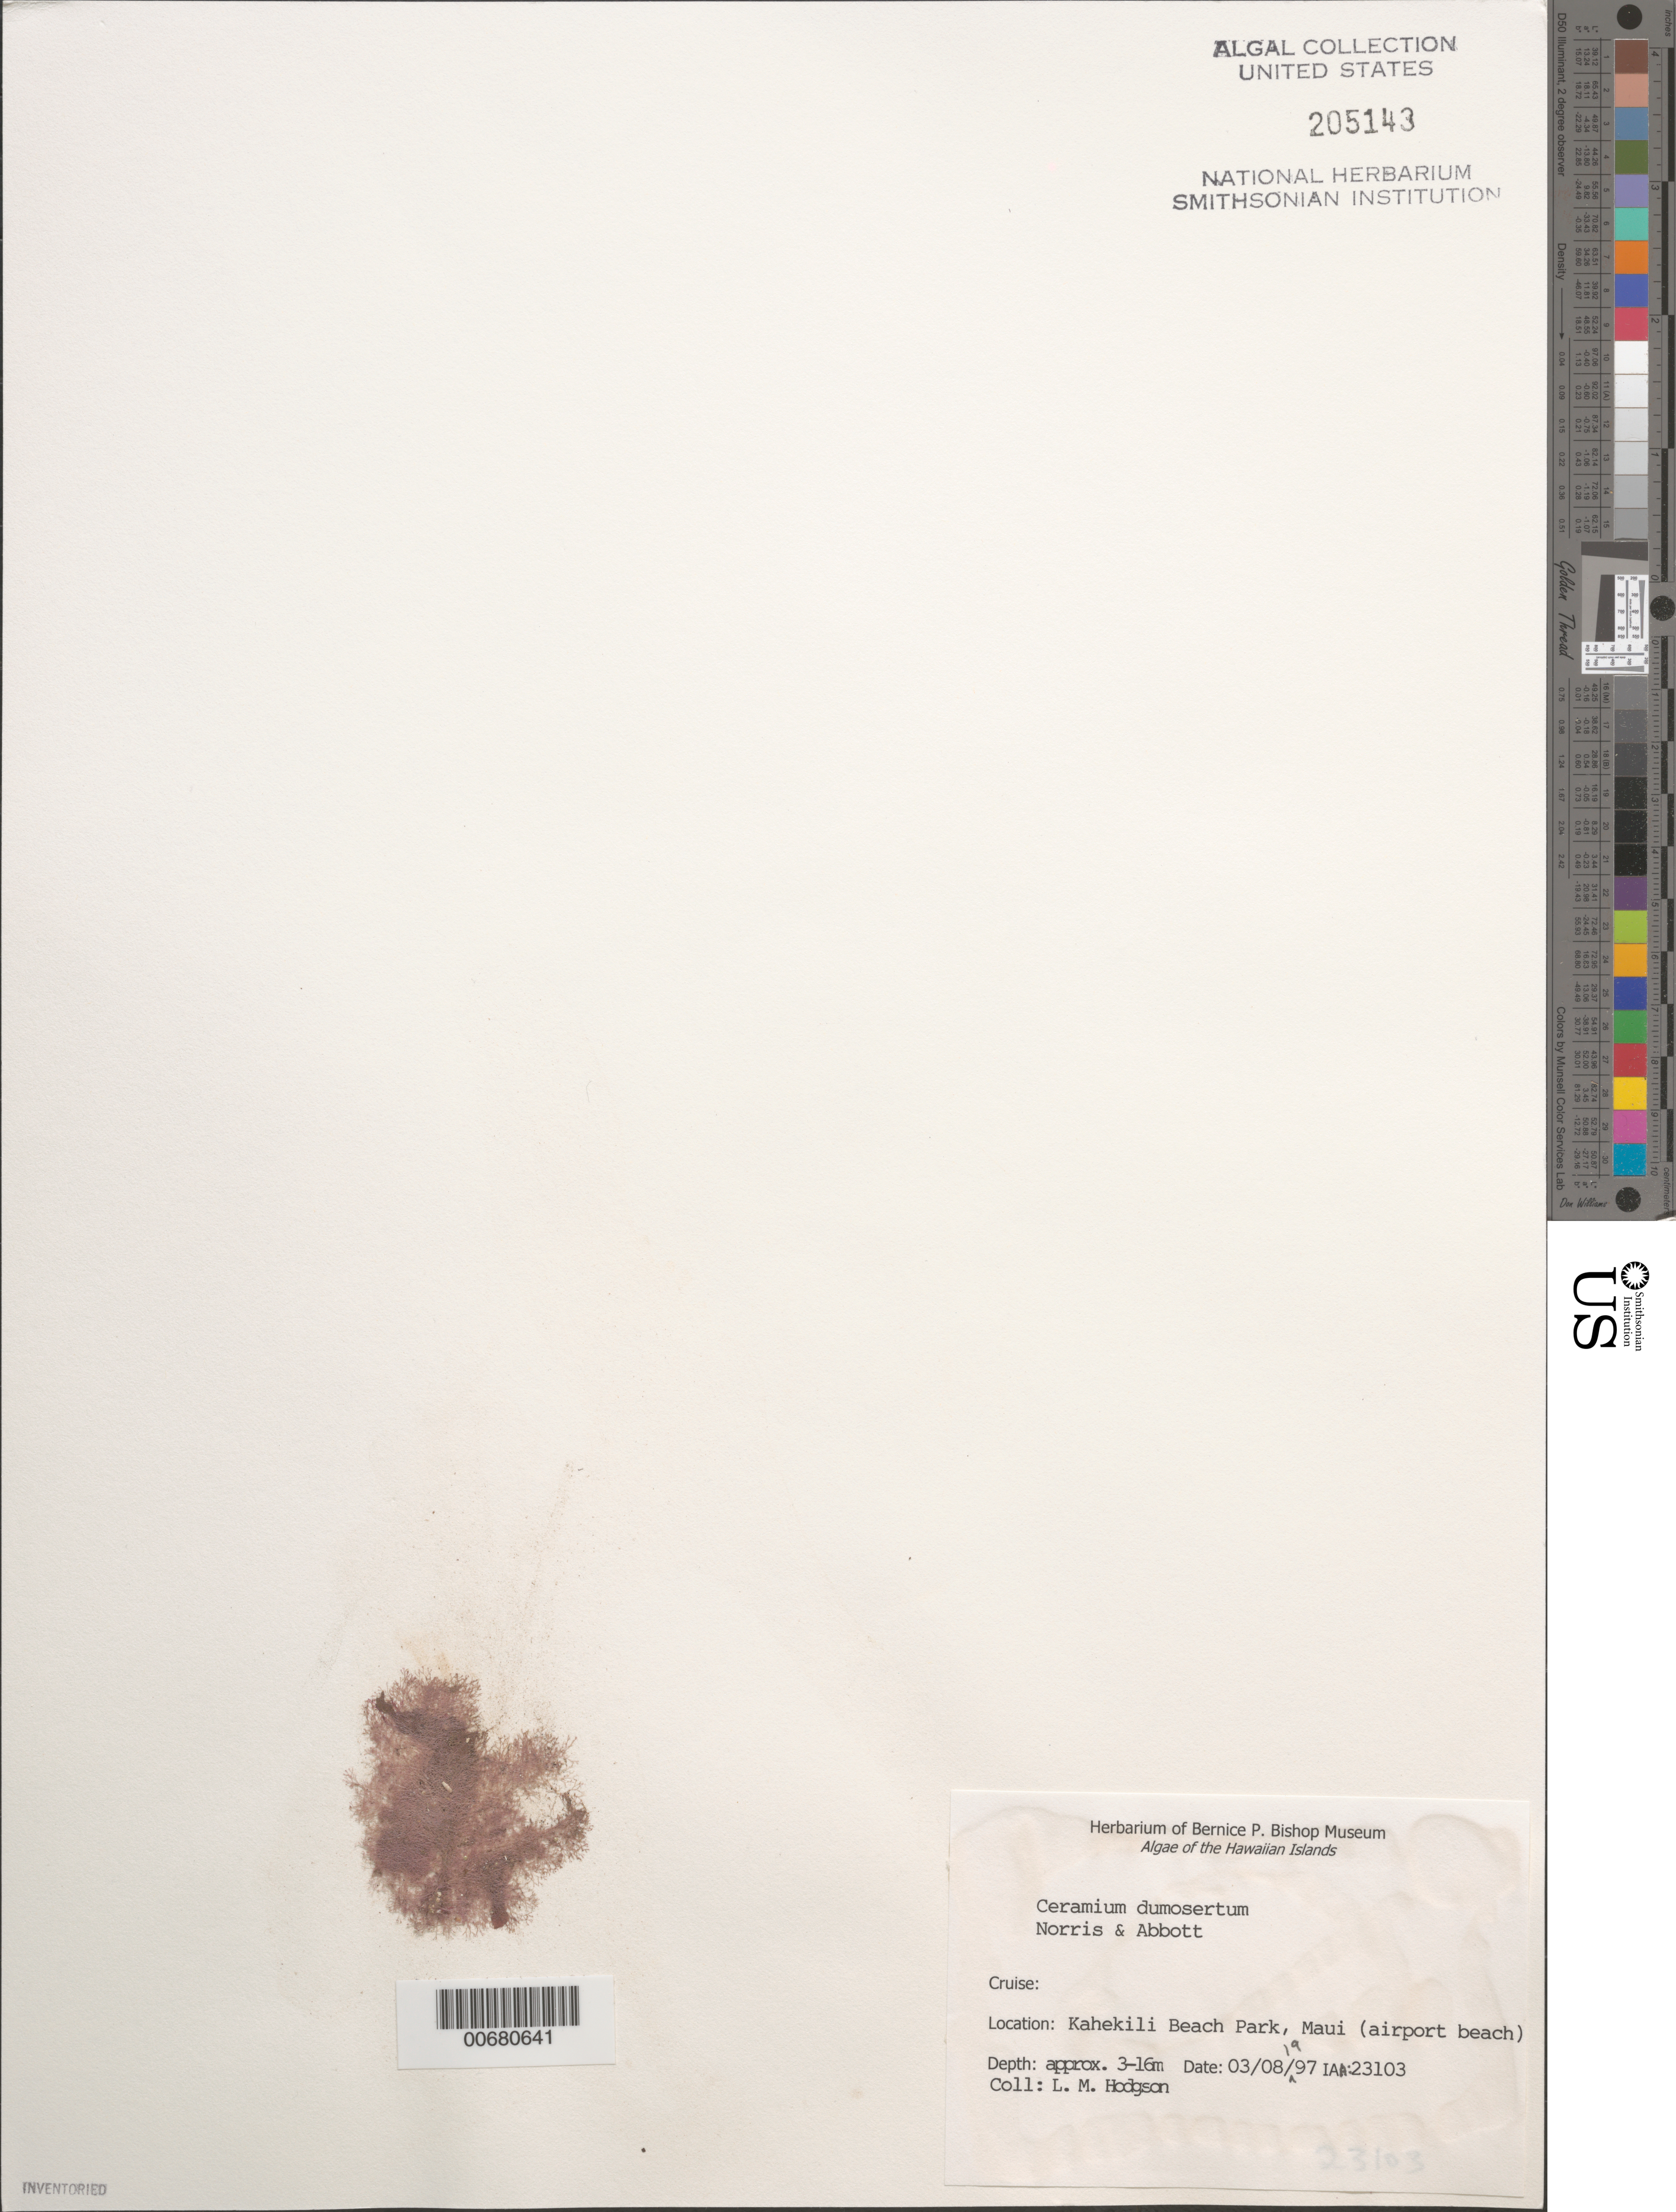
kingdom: Plantae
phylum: Rhodophyta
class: Florideophyceae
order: Ceramiales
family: Ceramiaceae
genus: Ceramium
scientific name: Ceramium dumosertum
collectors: L. M. Hodgson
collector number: IAA 23103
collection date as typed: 08 Mar 1997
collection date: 1997-03-08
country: United States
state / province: Hawaii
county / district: Maui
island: Maui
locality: Kahekili Beach Park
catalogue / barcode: US 205143